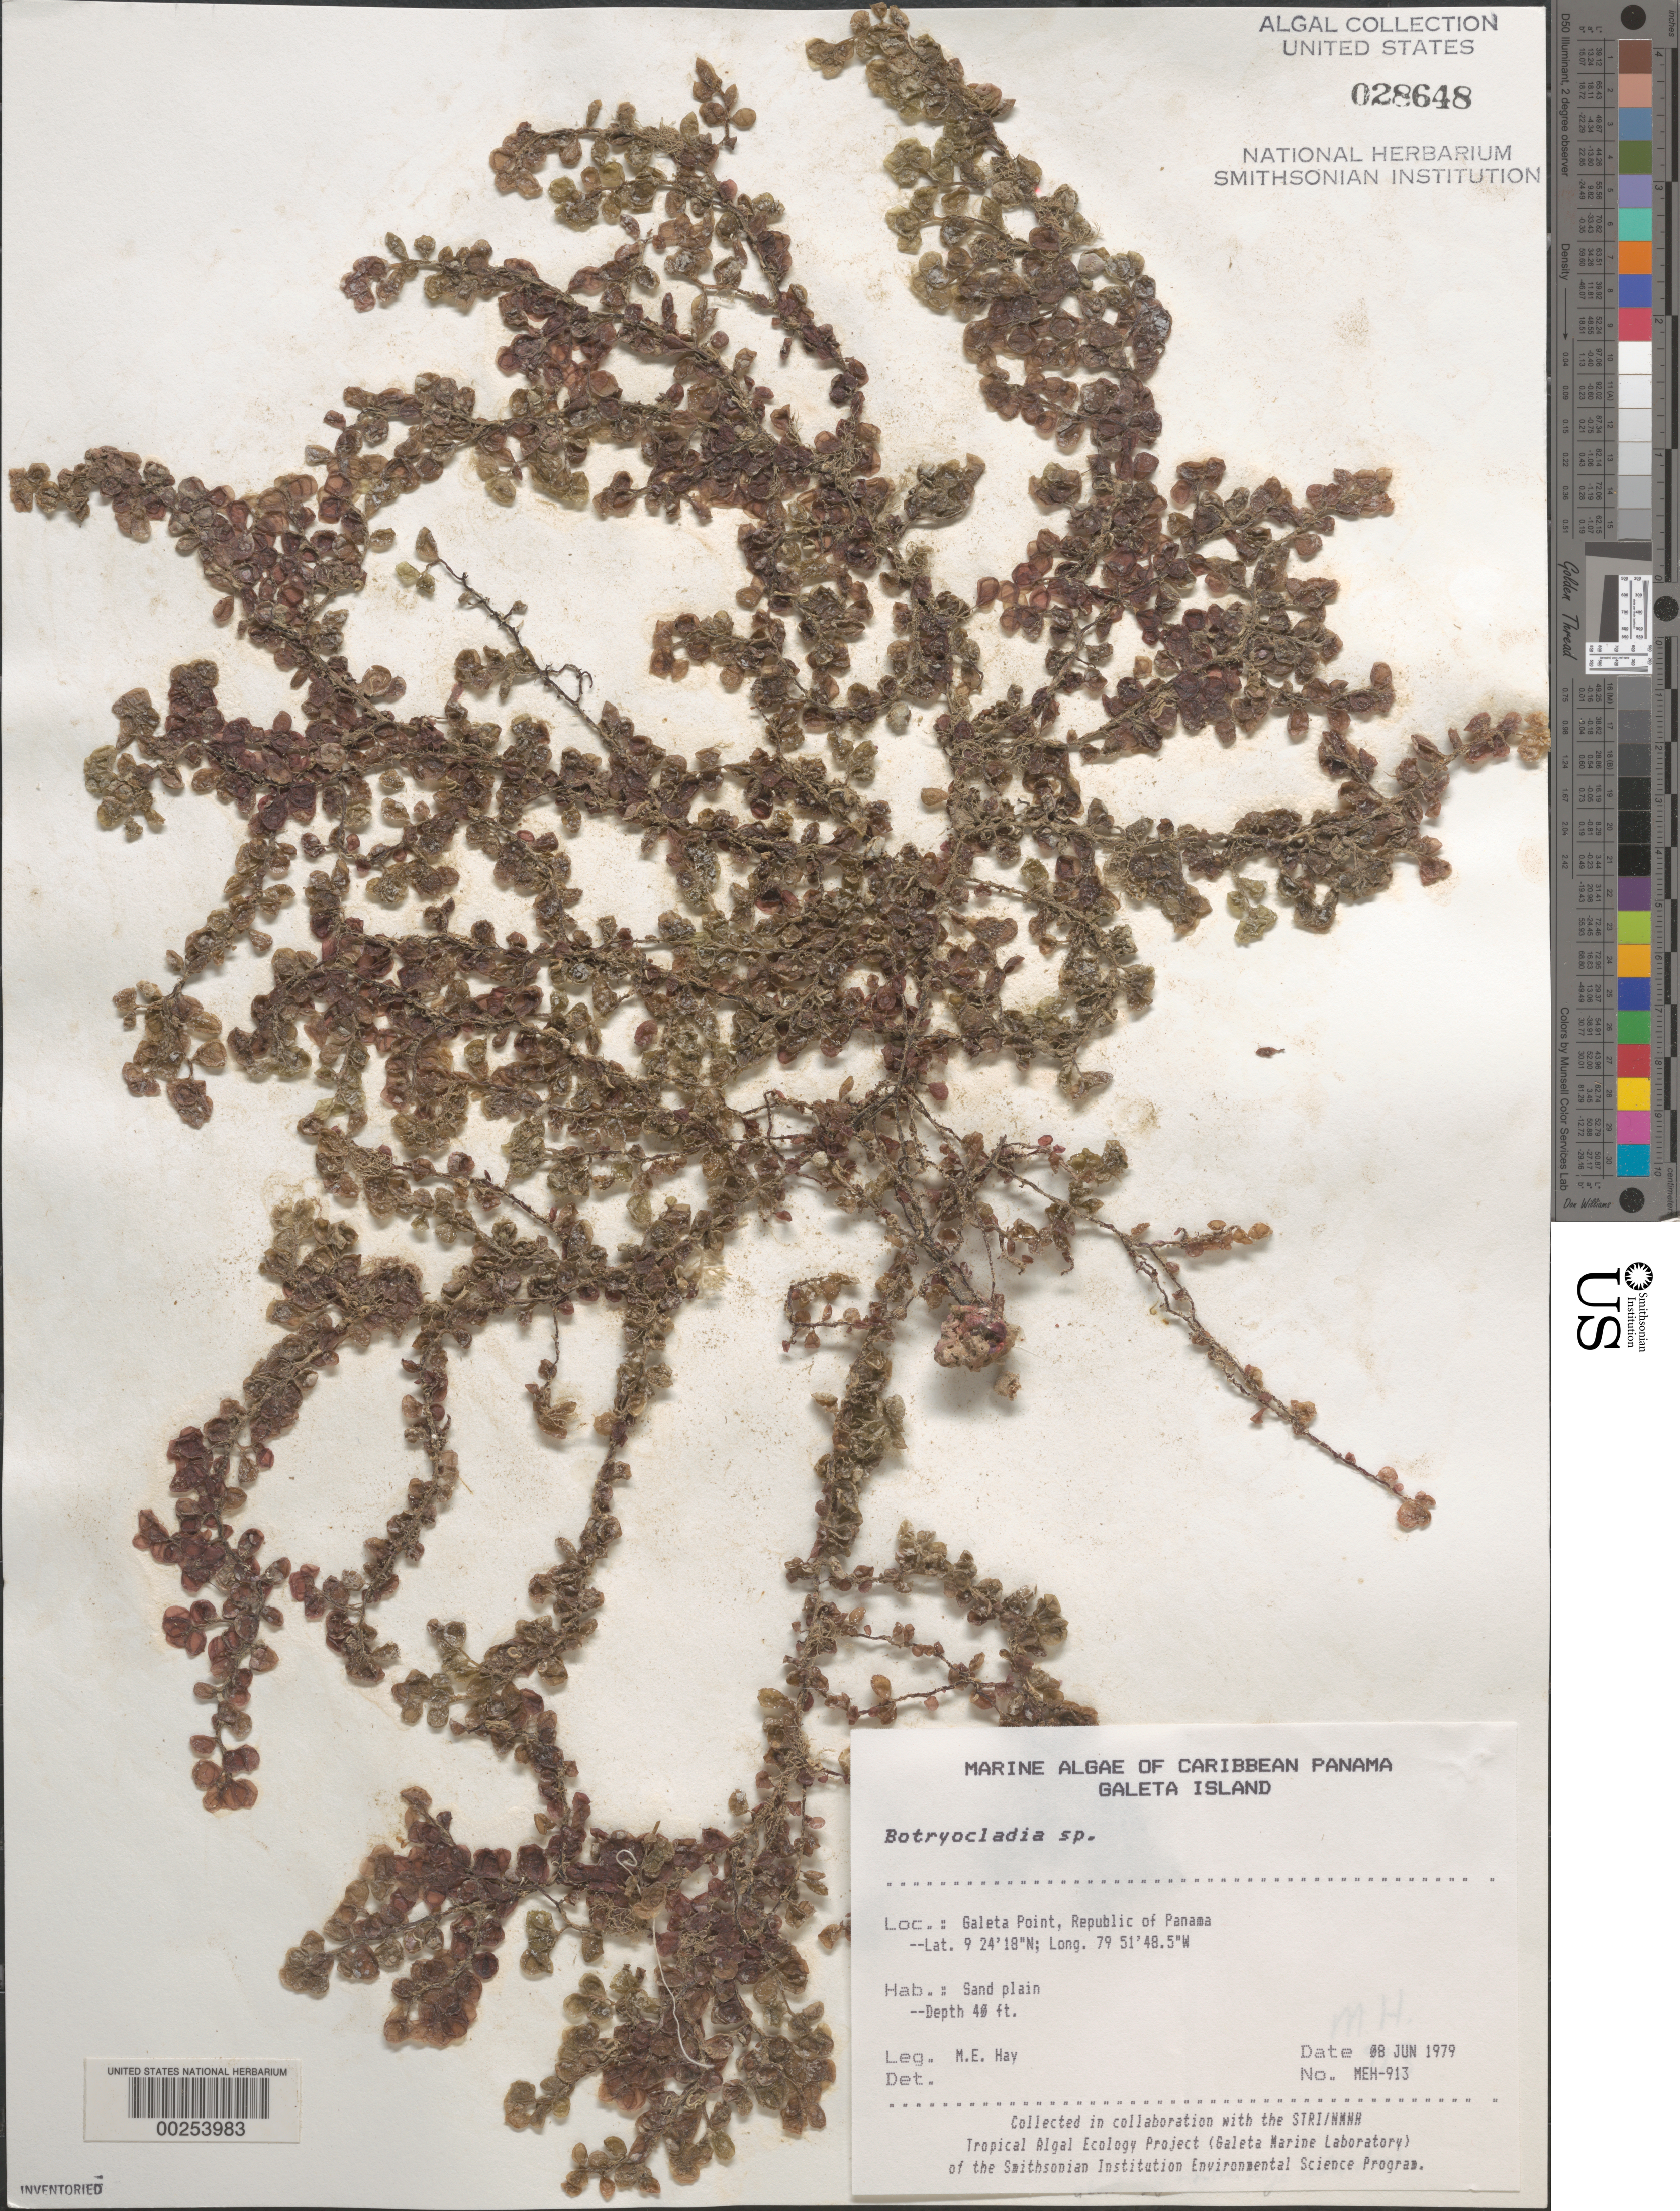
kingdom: Plantae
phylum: Rhodophyta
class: Florideophyceae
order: Rhodymeniales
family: Rhodymeniaceae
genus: Botryocladia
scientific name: Botryocladia sp.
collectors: M. E. Hay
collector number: MEH-913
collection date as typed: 08 Jun 1979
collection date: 1979-06-08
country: Panama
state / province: Colón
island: Galeta Island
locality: Galeta Point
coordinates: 9 24' 18" N, 79 51' 48.5" W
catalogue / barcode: US 28648